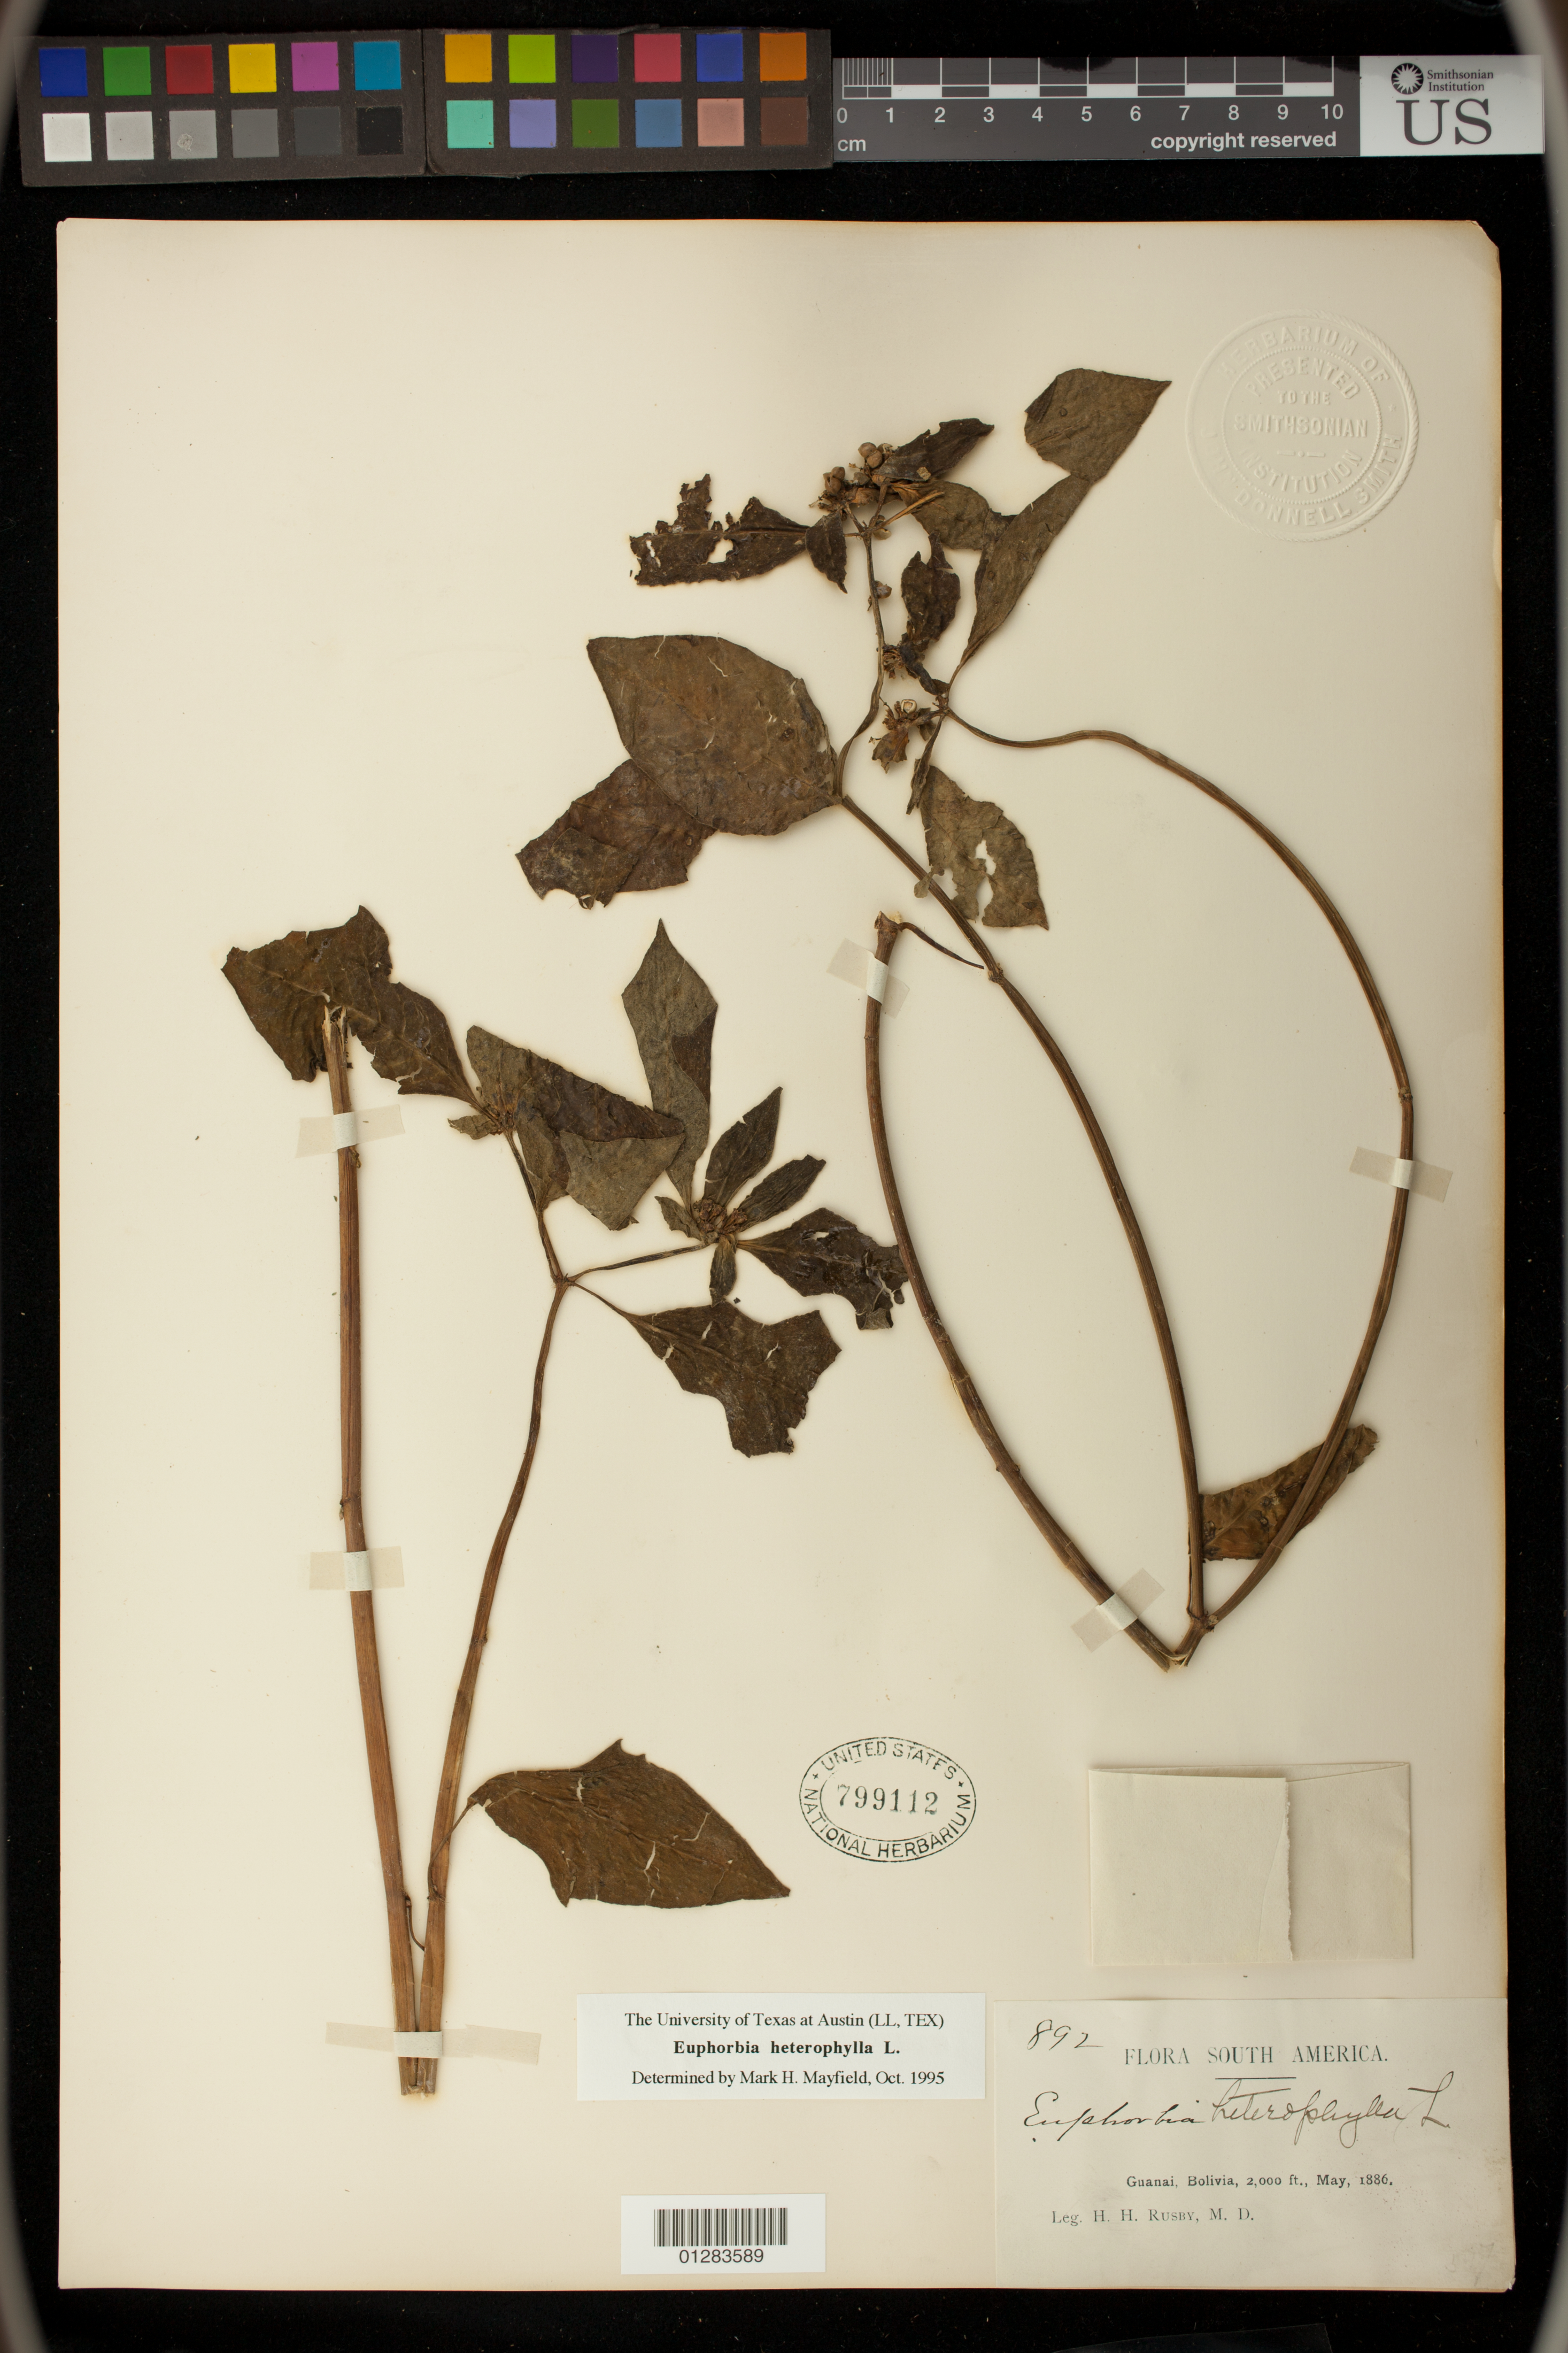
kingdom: Plantae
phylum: Tracheophyta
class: Magnoliopsida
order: Malpighiales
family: Euphorbiaceae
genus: Euphorbia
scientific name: Euphorbia heterophylla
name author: L.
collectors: H. H. Rusby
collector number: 892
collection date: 1886-05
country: Bolivia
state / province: La Páz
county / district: Larecaja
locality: Guanay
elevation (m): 610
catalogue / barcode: US 799112